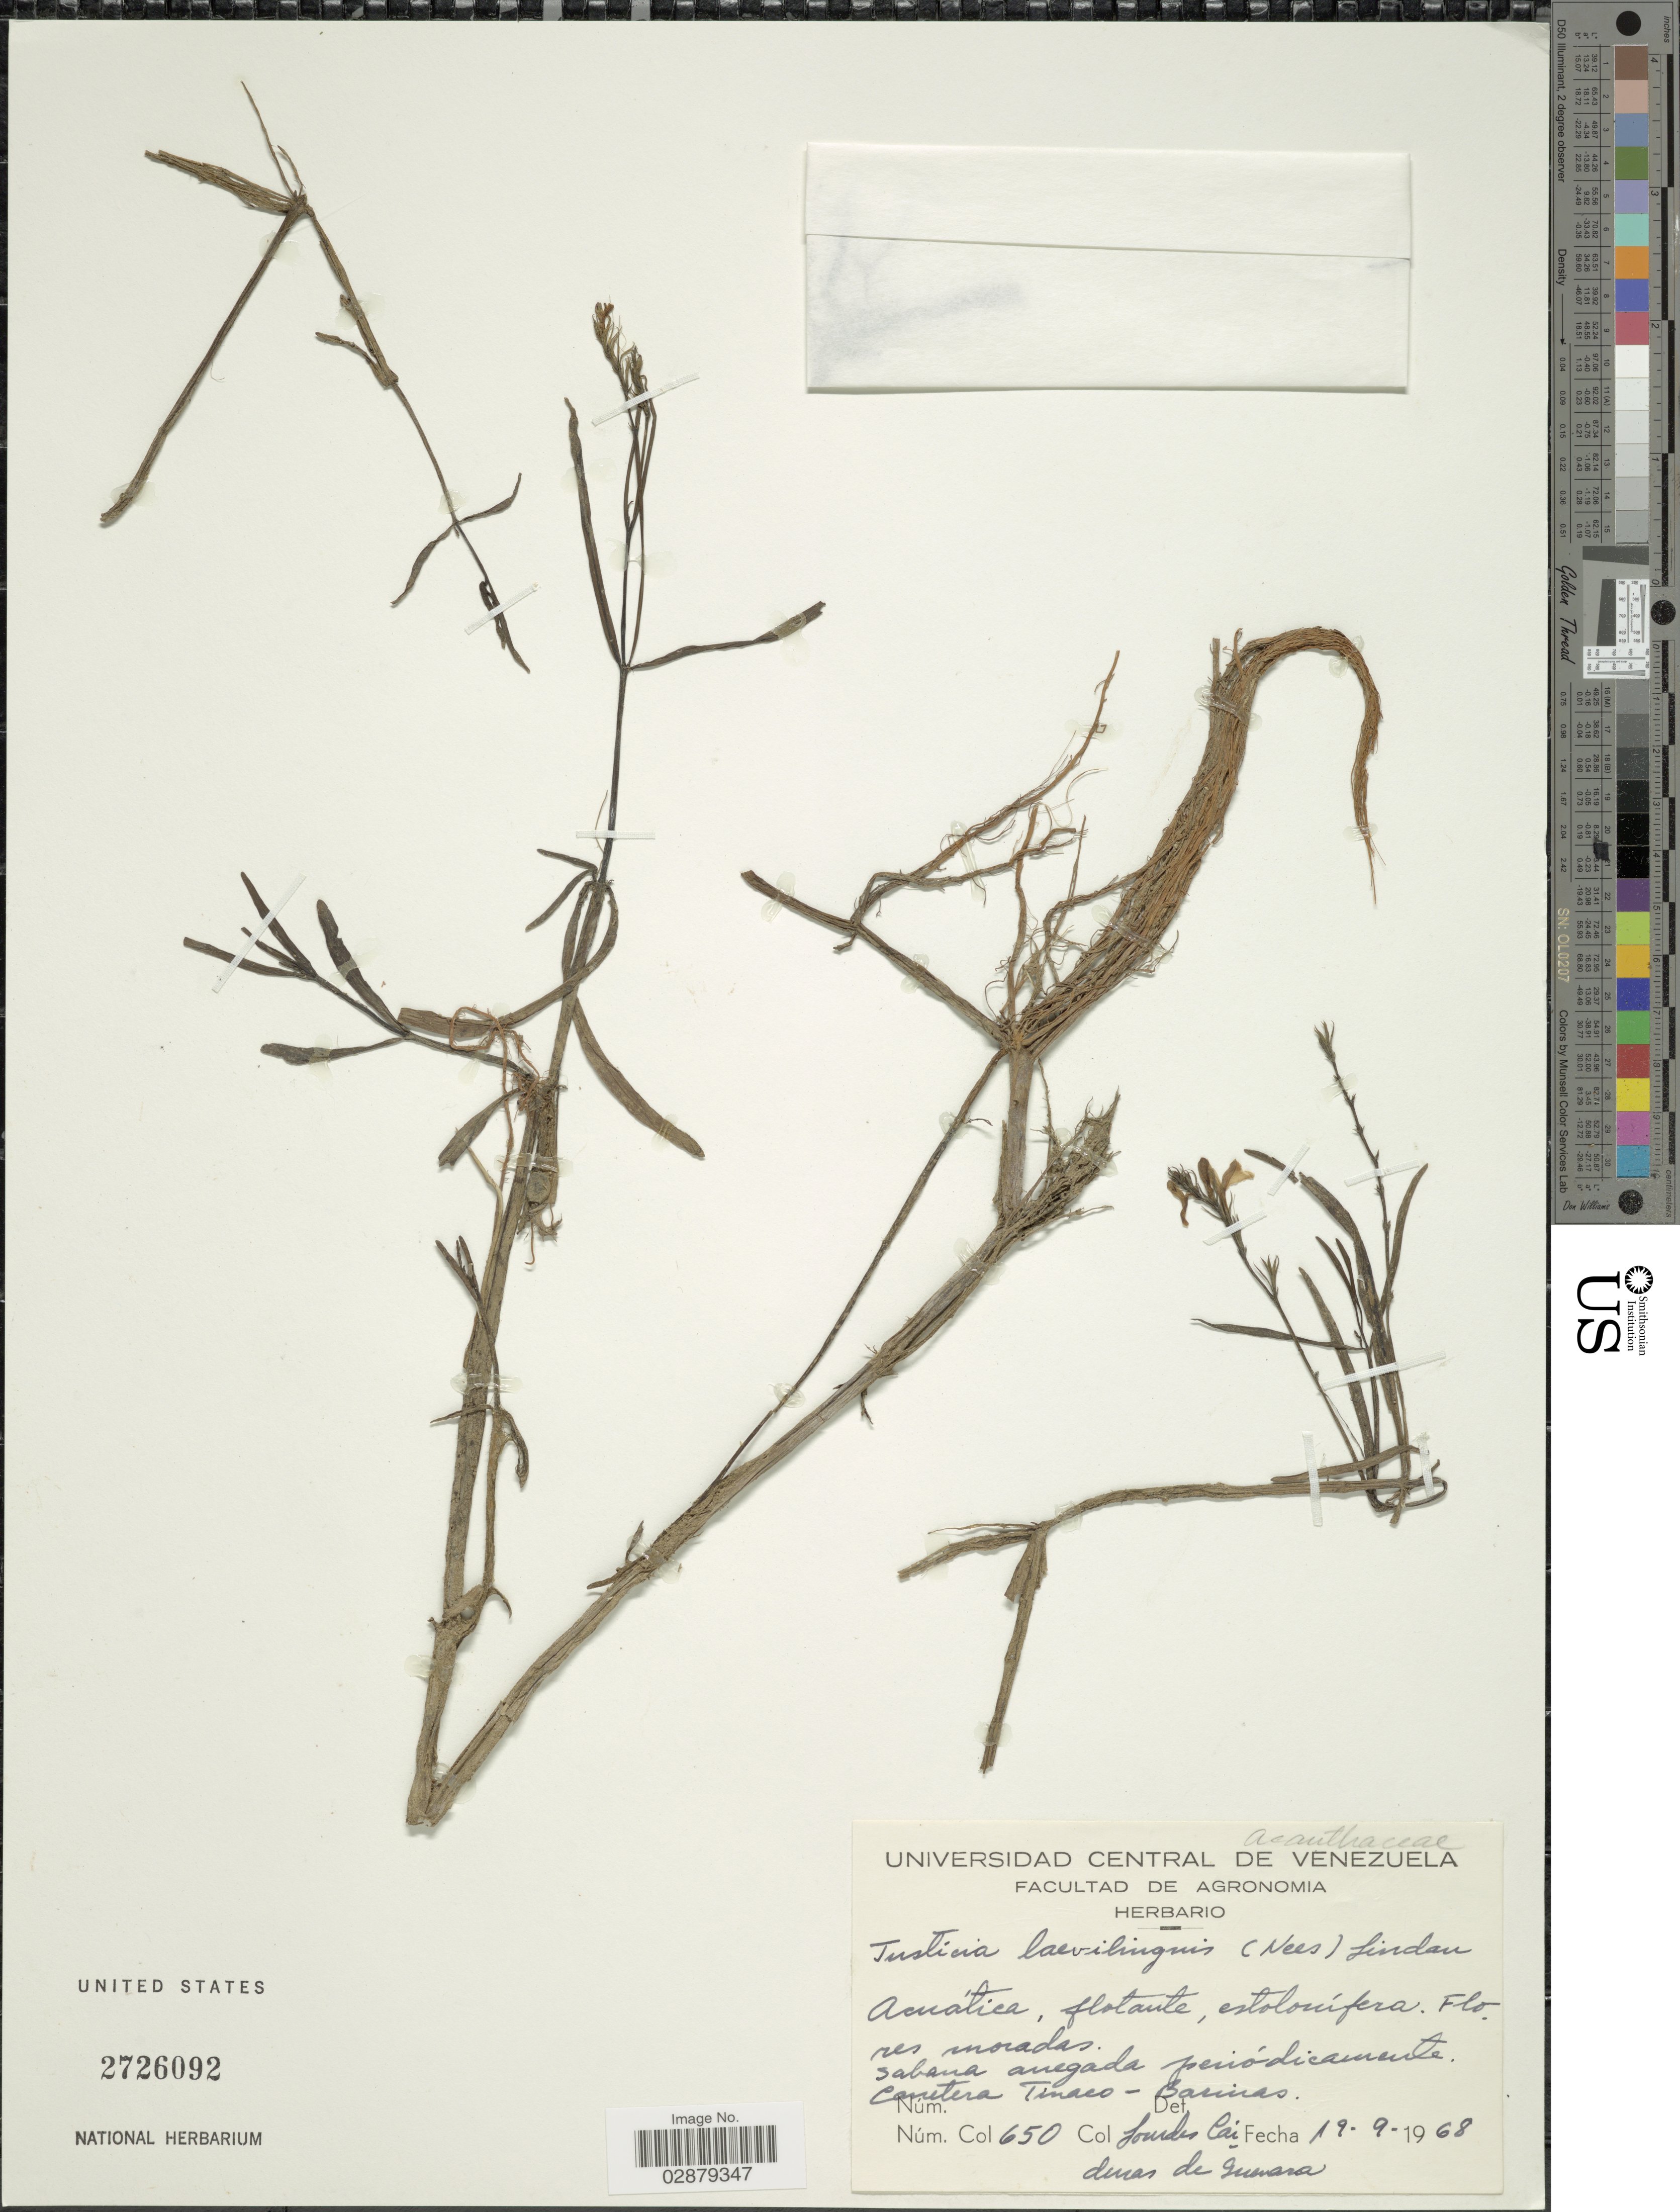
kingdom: Plantae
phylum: Tracheophyta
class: Magnoliopsida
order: Lamiales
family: Acanthaceae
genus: Justicia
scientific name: Justicia laevilinguis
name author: (Nees) Lindau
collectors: L. Cardenas de Guevara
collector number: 650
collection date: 1968-09-19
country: Venezuela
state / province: Barinas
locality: Sabana anegada penódicamente Carretera Timaco - Barinas.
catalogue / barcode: US 2726092